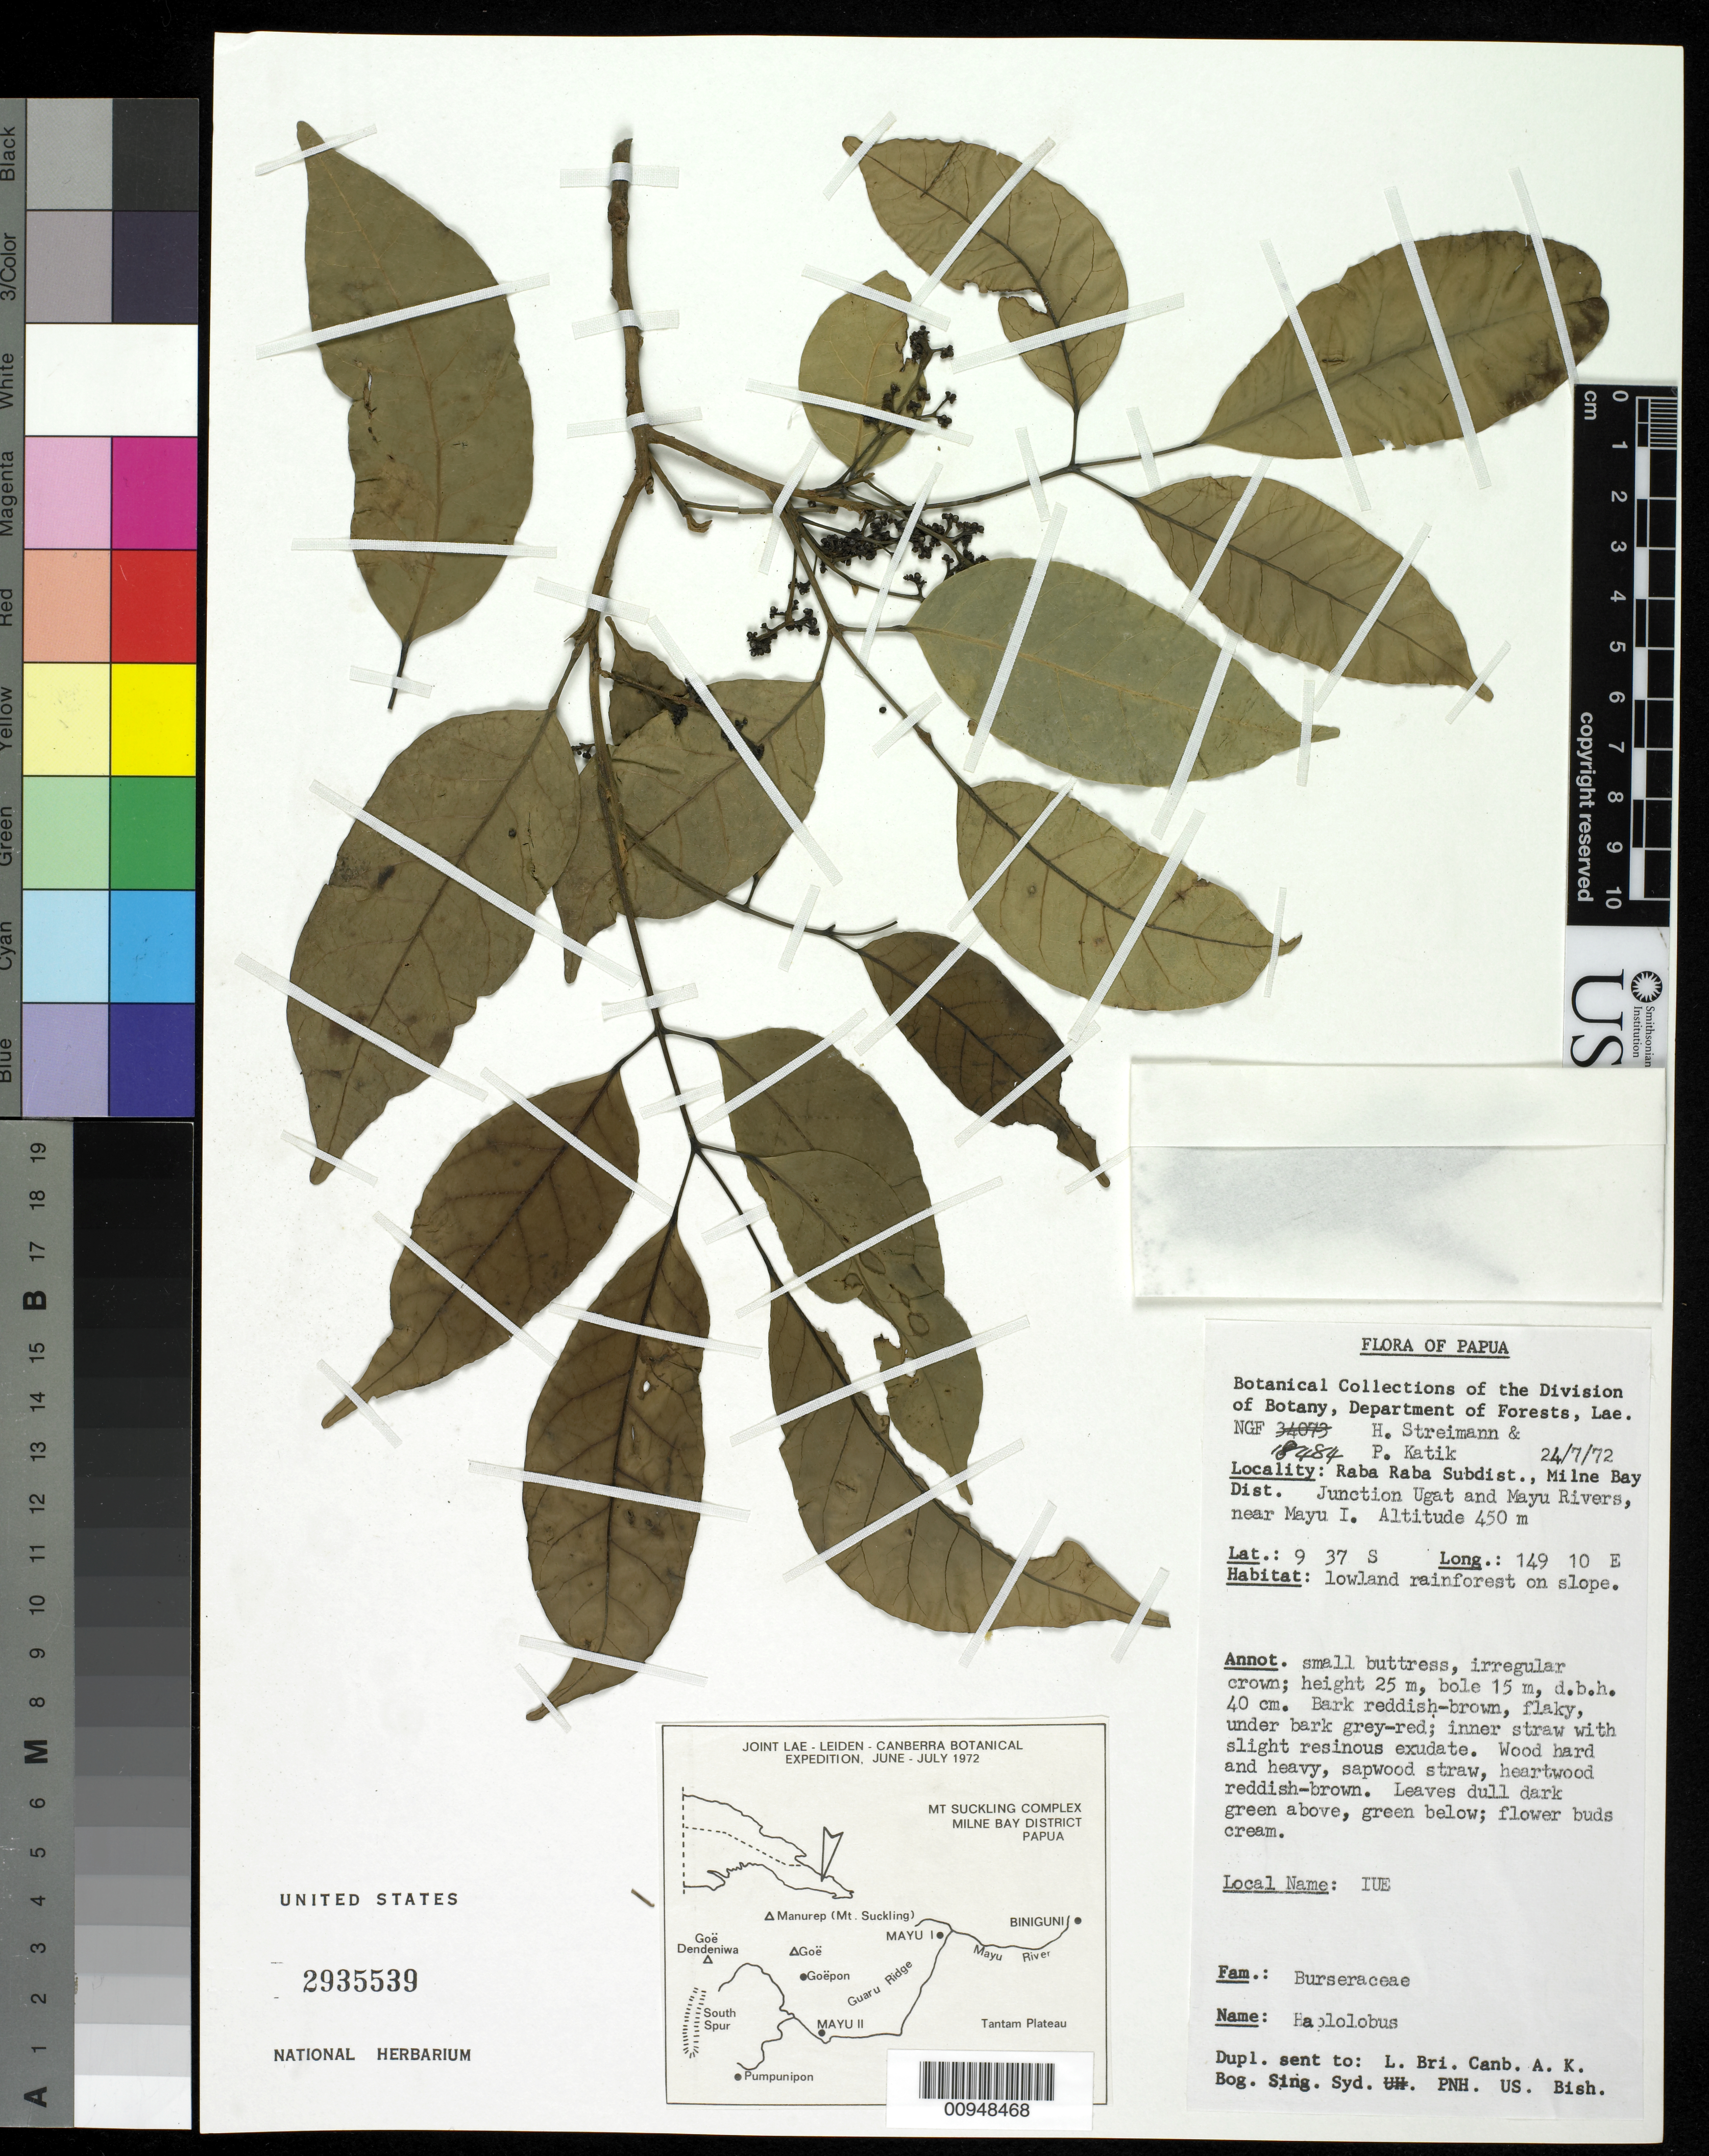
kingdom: Plantae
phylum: Tracheophyta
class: Magnoliopsida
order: Sapindales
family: Burseraceae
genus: Haplolobus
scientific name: Haplolobus sp.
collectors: H. Streimann & P. Katik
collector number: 18484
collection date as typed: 24 Jul 1972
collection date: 1972-07-24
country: Papua New Guinea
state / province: Milne Bay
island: New Guinea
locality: Raba Raba Subdist., Junction Ugat and Mayu Rivers, near Mayu I.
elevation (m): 450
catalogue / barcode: US 2935539